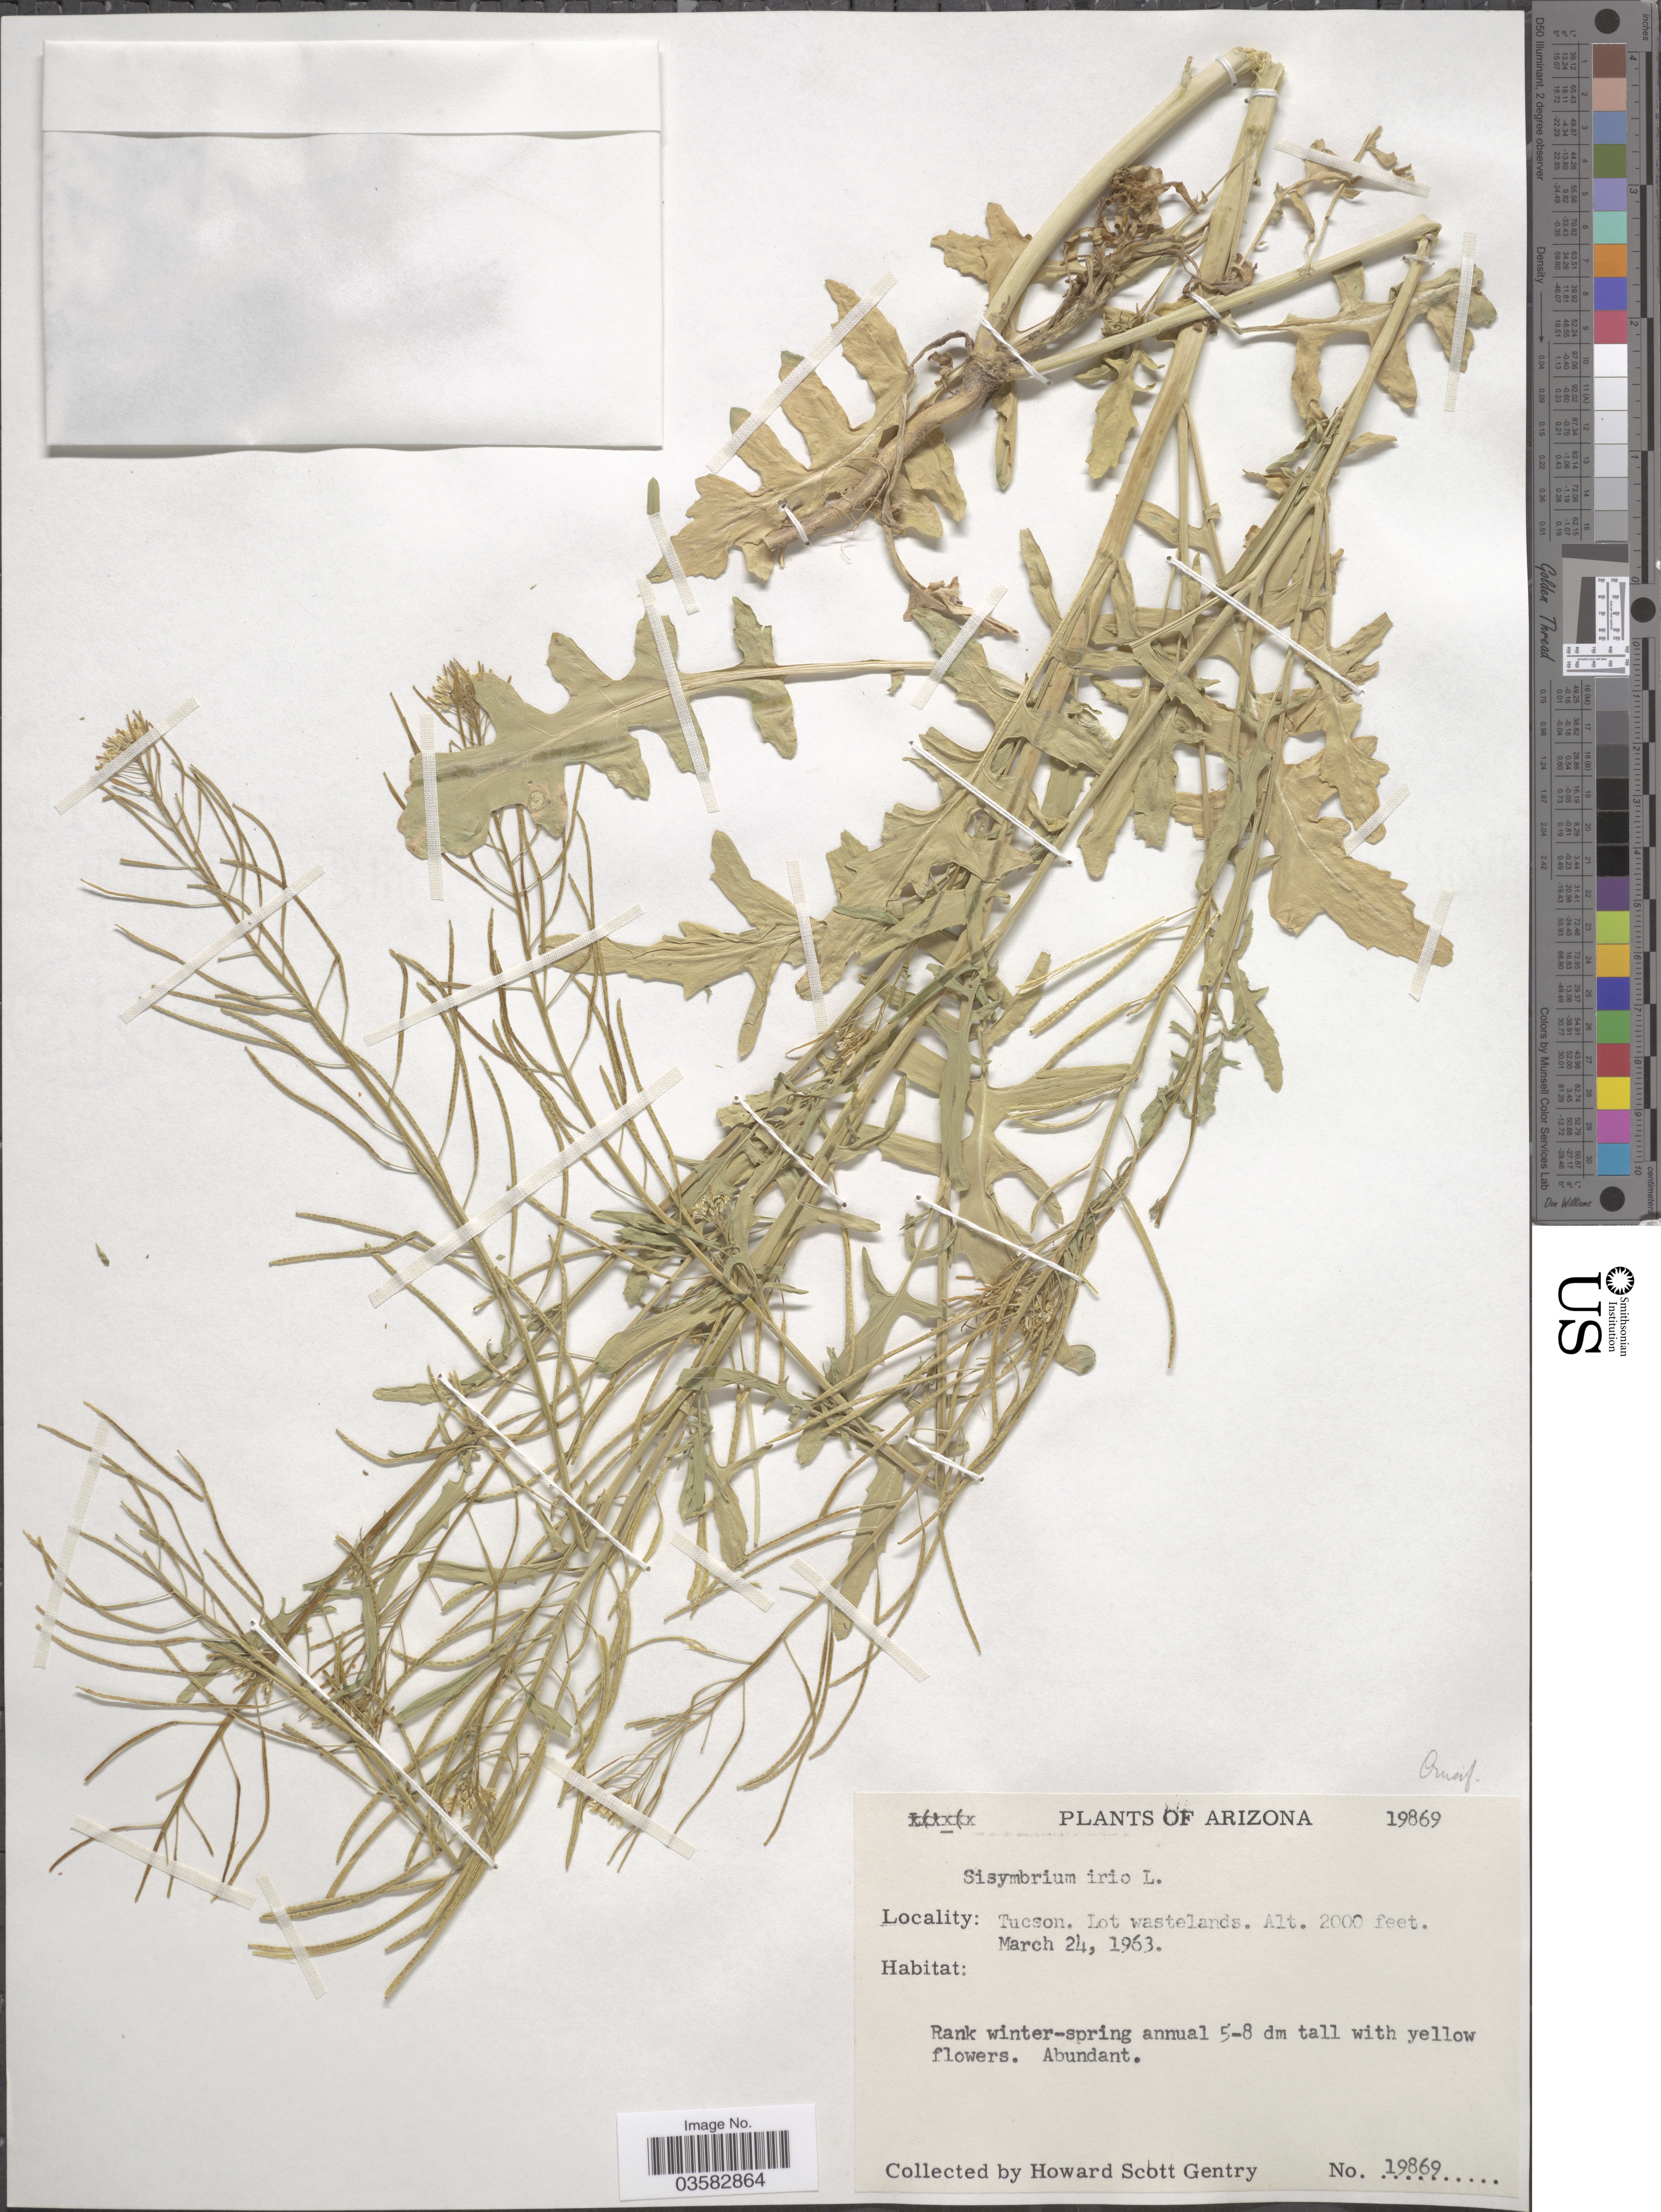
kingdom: Plantae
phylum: Tracheophyta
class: Magnoliopsida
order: Brassicales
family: Brassicaceae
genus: Sisymbrium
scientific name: Sisymbrium irio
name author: L.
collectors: H. S. Gentry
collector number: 19869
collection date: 1963-03-24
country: United States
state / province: Arizona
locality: Tucson. Lot wastelands.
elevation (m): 610